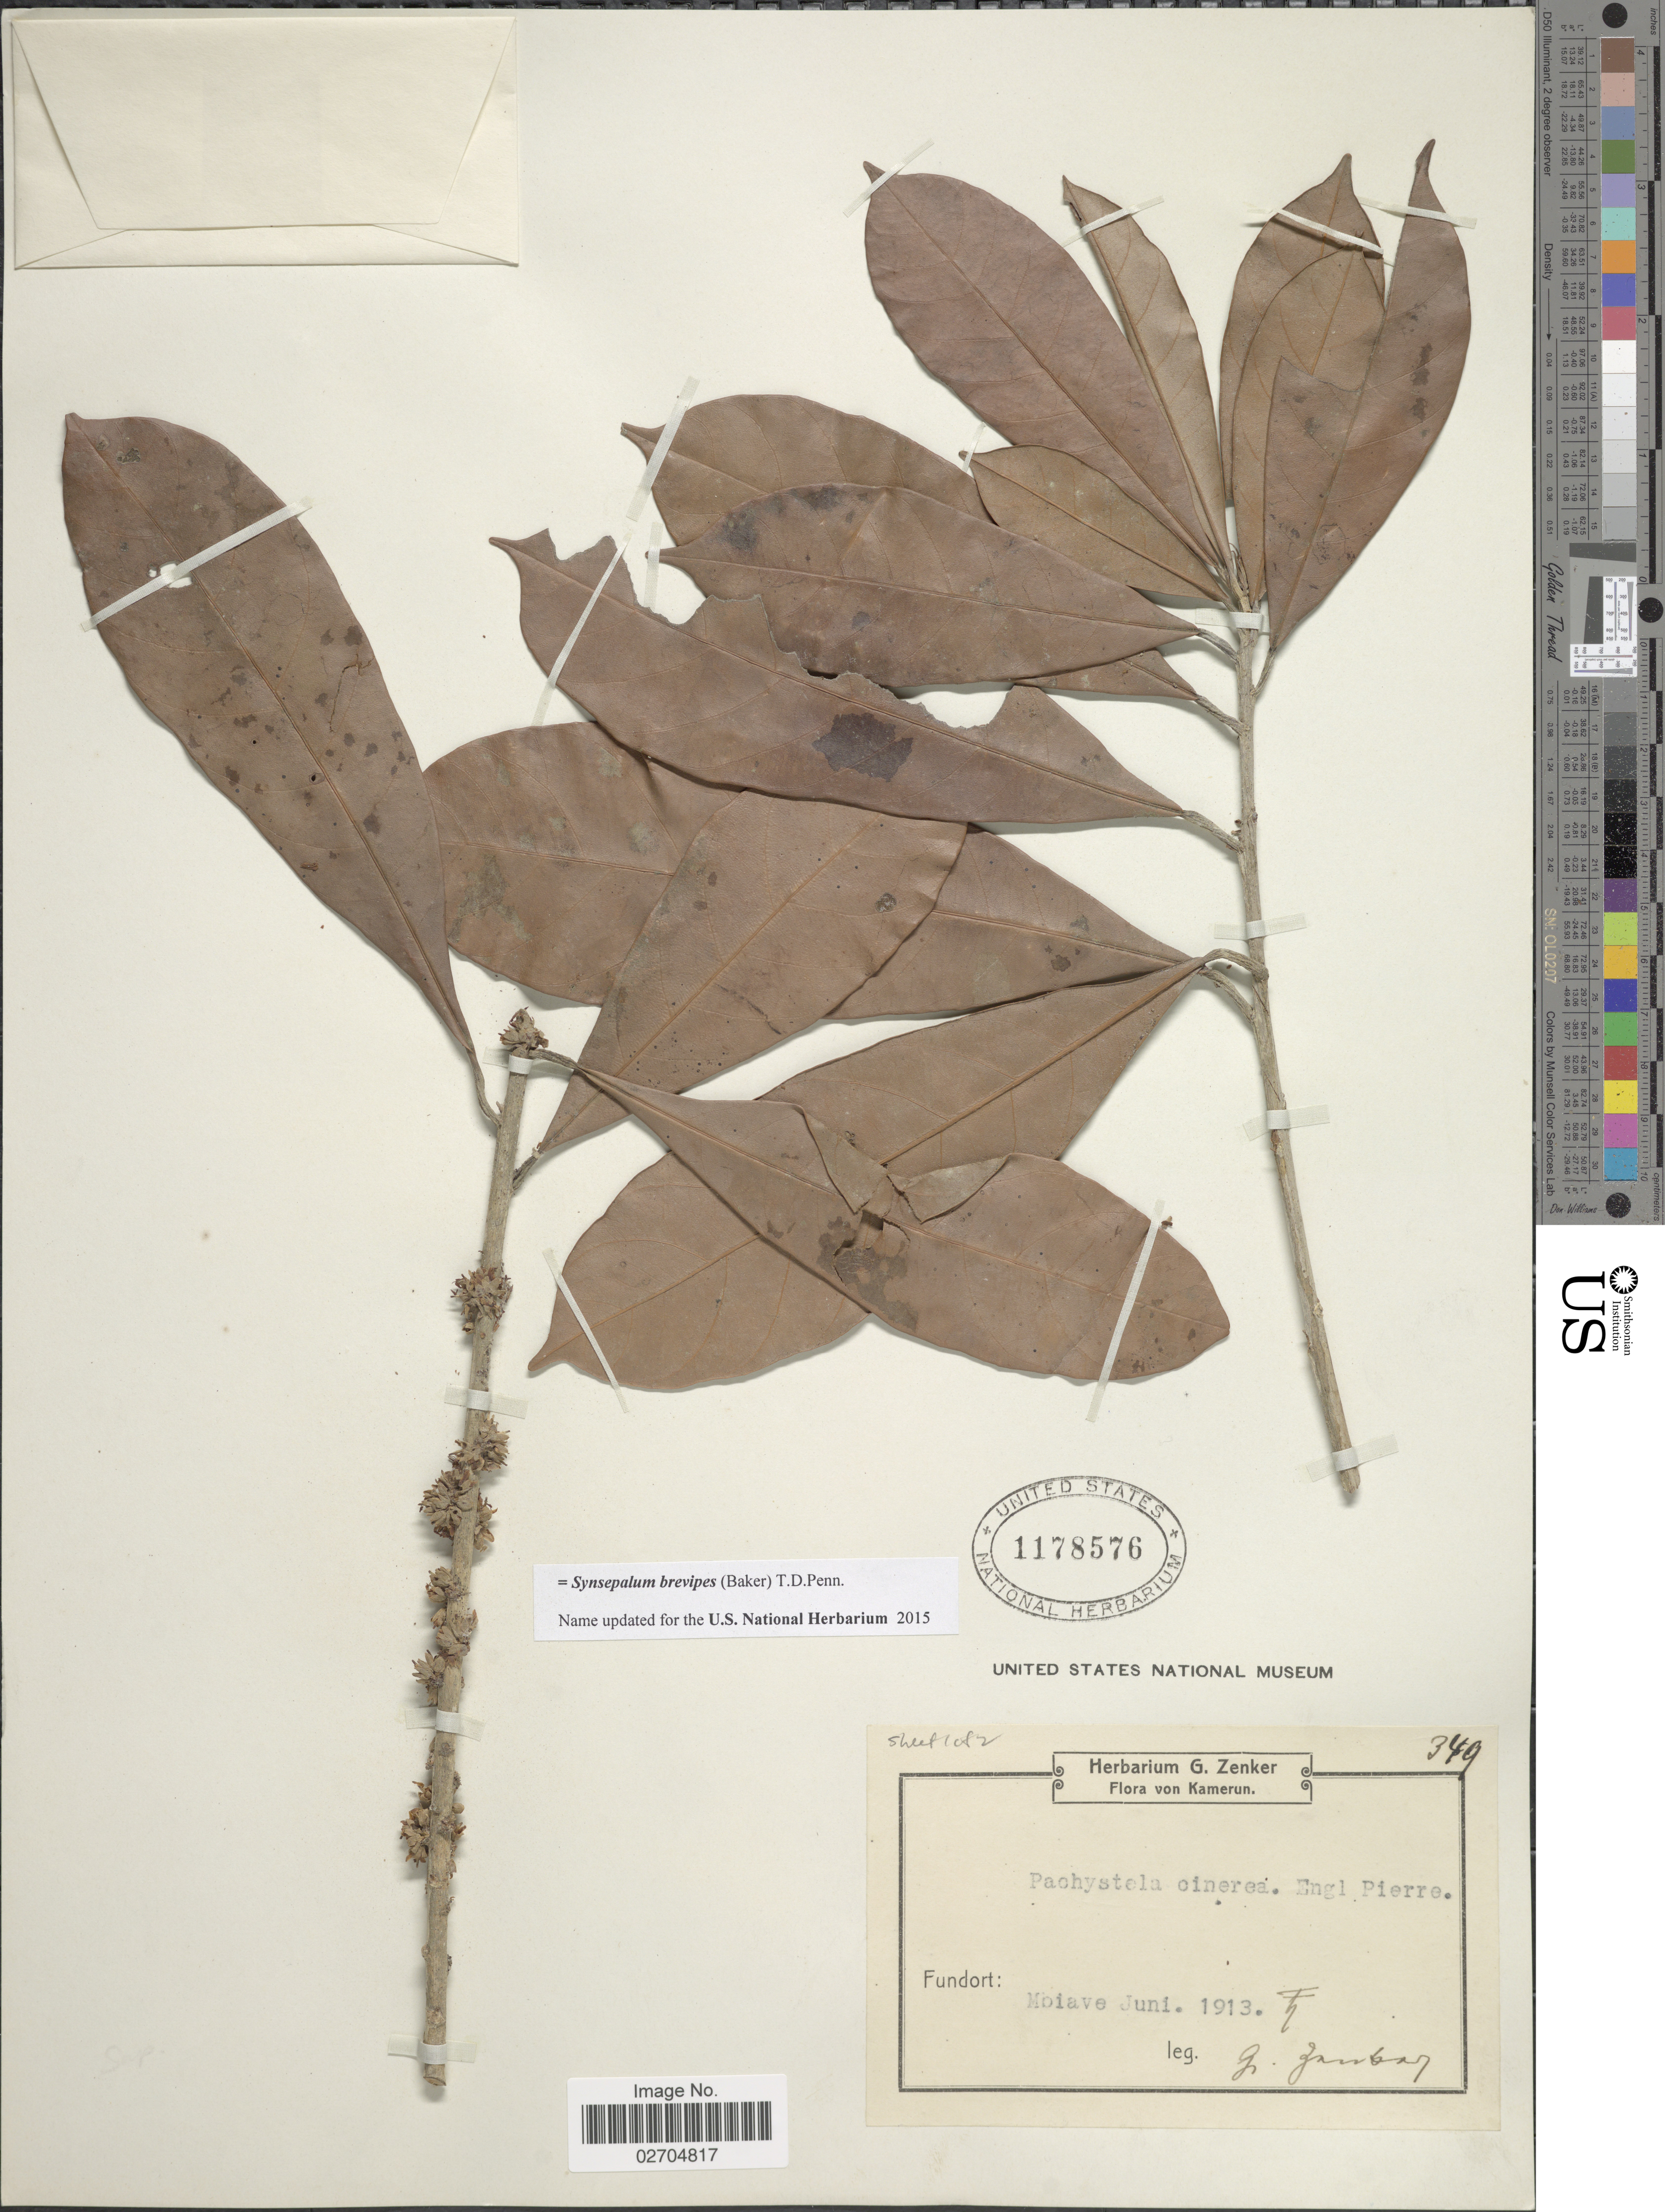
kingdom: Plantae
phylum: Tracheophyta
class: Magnoliopsida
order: Ericales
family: Sapotaceae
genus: Synsepalum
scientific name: Synsepalum brevipes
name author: (Baker) T.D. Penn.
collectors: G. A. Zenker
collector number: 349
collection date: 1913-06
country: Cameroon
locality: Kamerun, Moiave.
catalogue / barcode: US 1178576